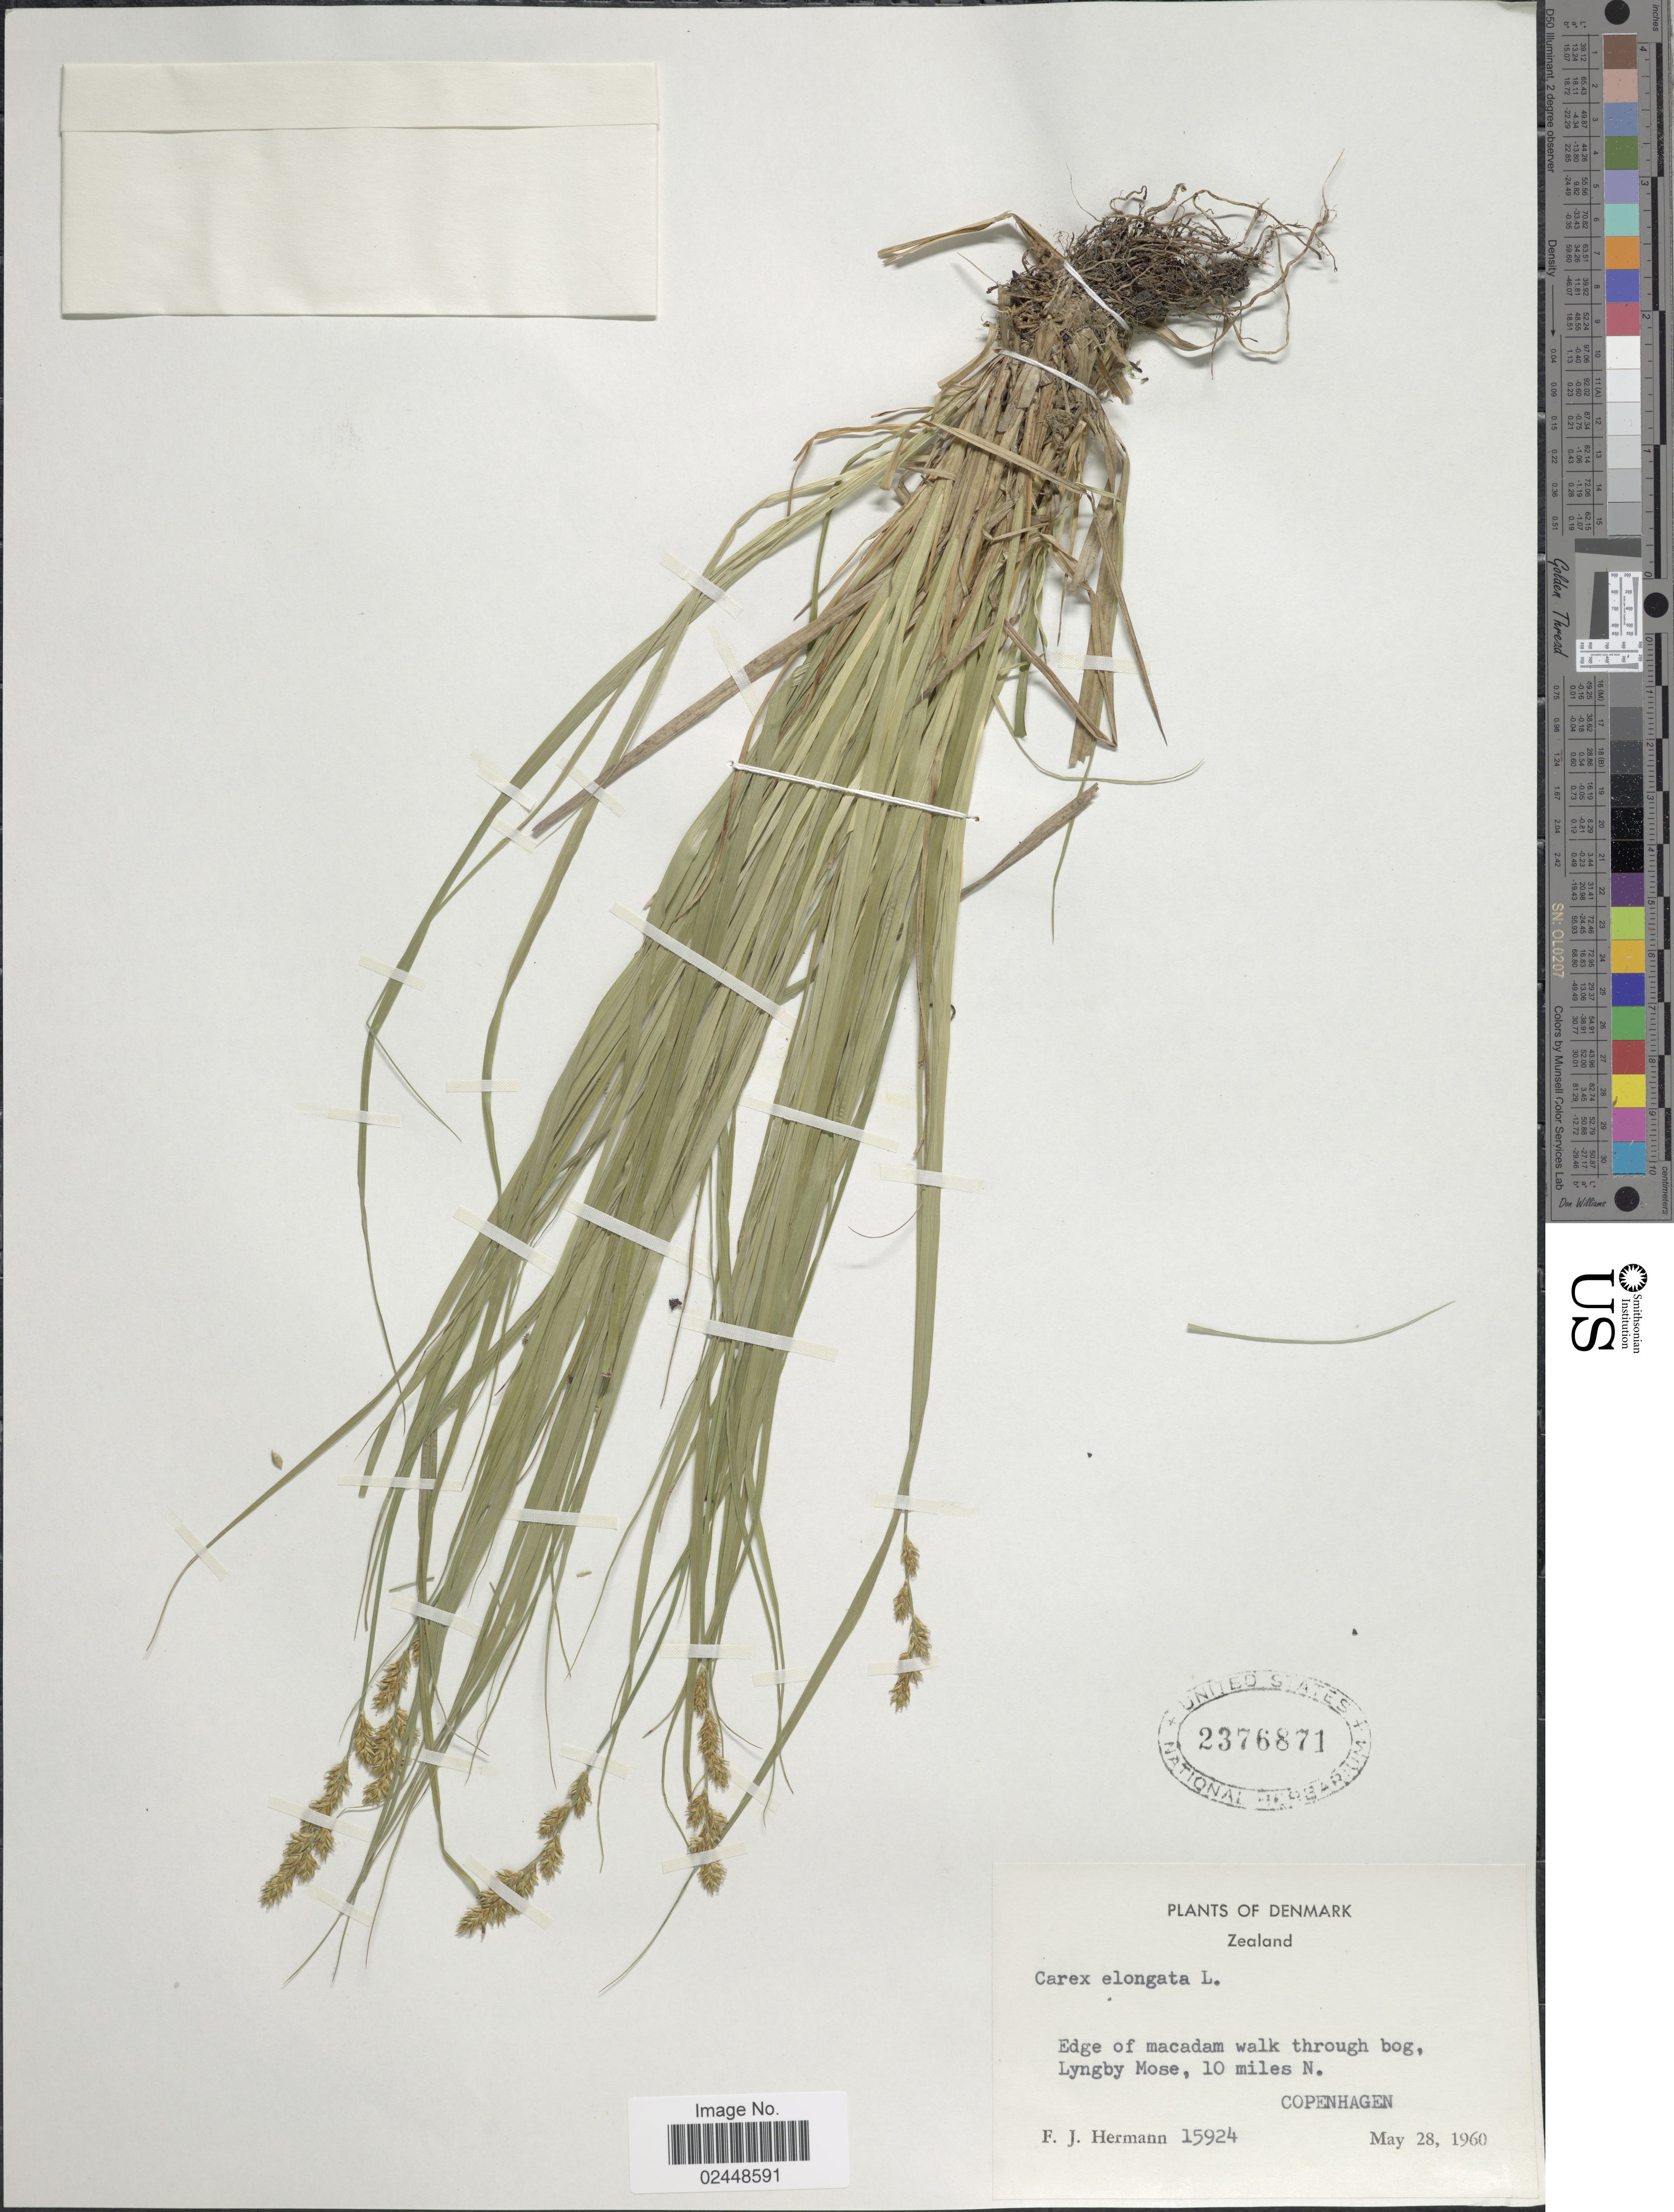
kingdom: Plantae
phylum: Tracheophyta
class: Liliopsida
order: Poales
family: Cyperaceae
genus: Carex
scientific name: Carex elongata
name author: L.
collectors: F. J. Hermann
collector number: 15924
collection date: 1960-05-28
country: Denmark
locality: Zealand. Edge of macadam walk through bog, Lyngby Mose, 10 miles N. Copenhagen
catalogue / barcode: US 2376871